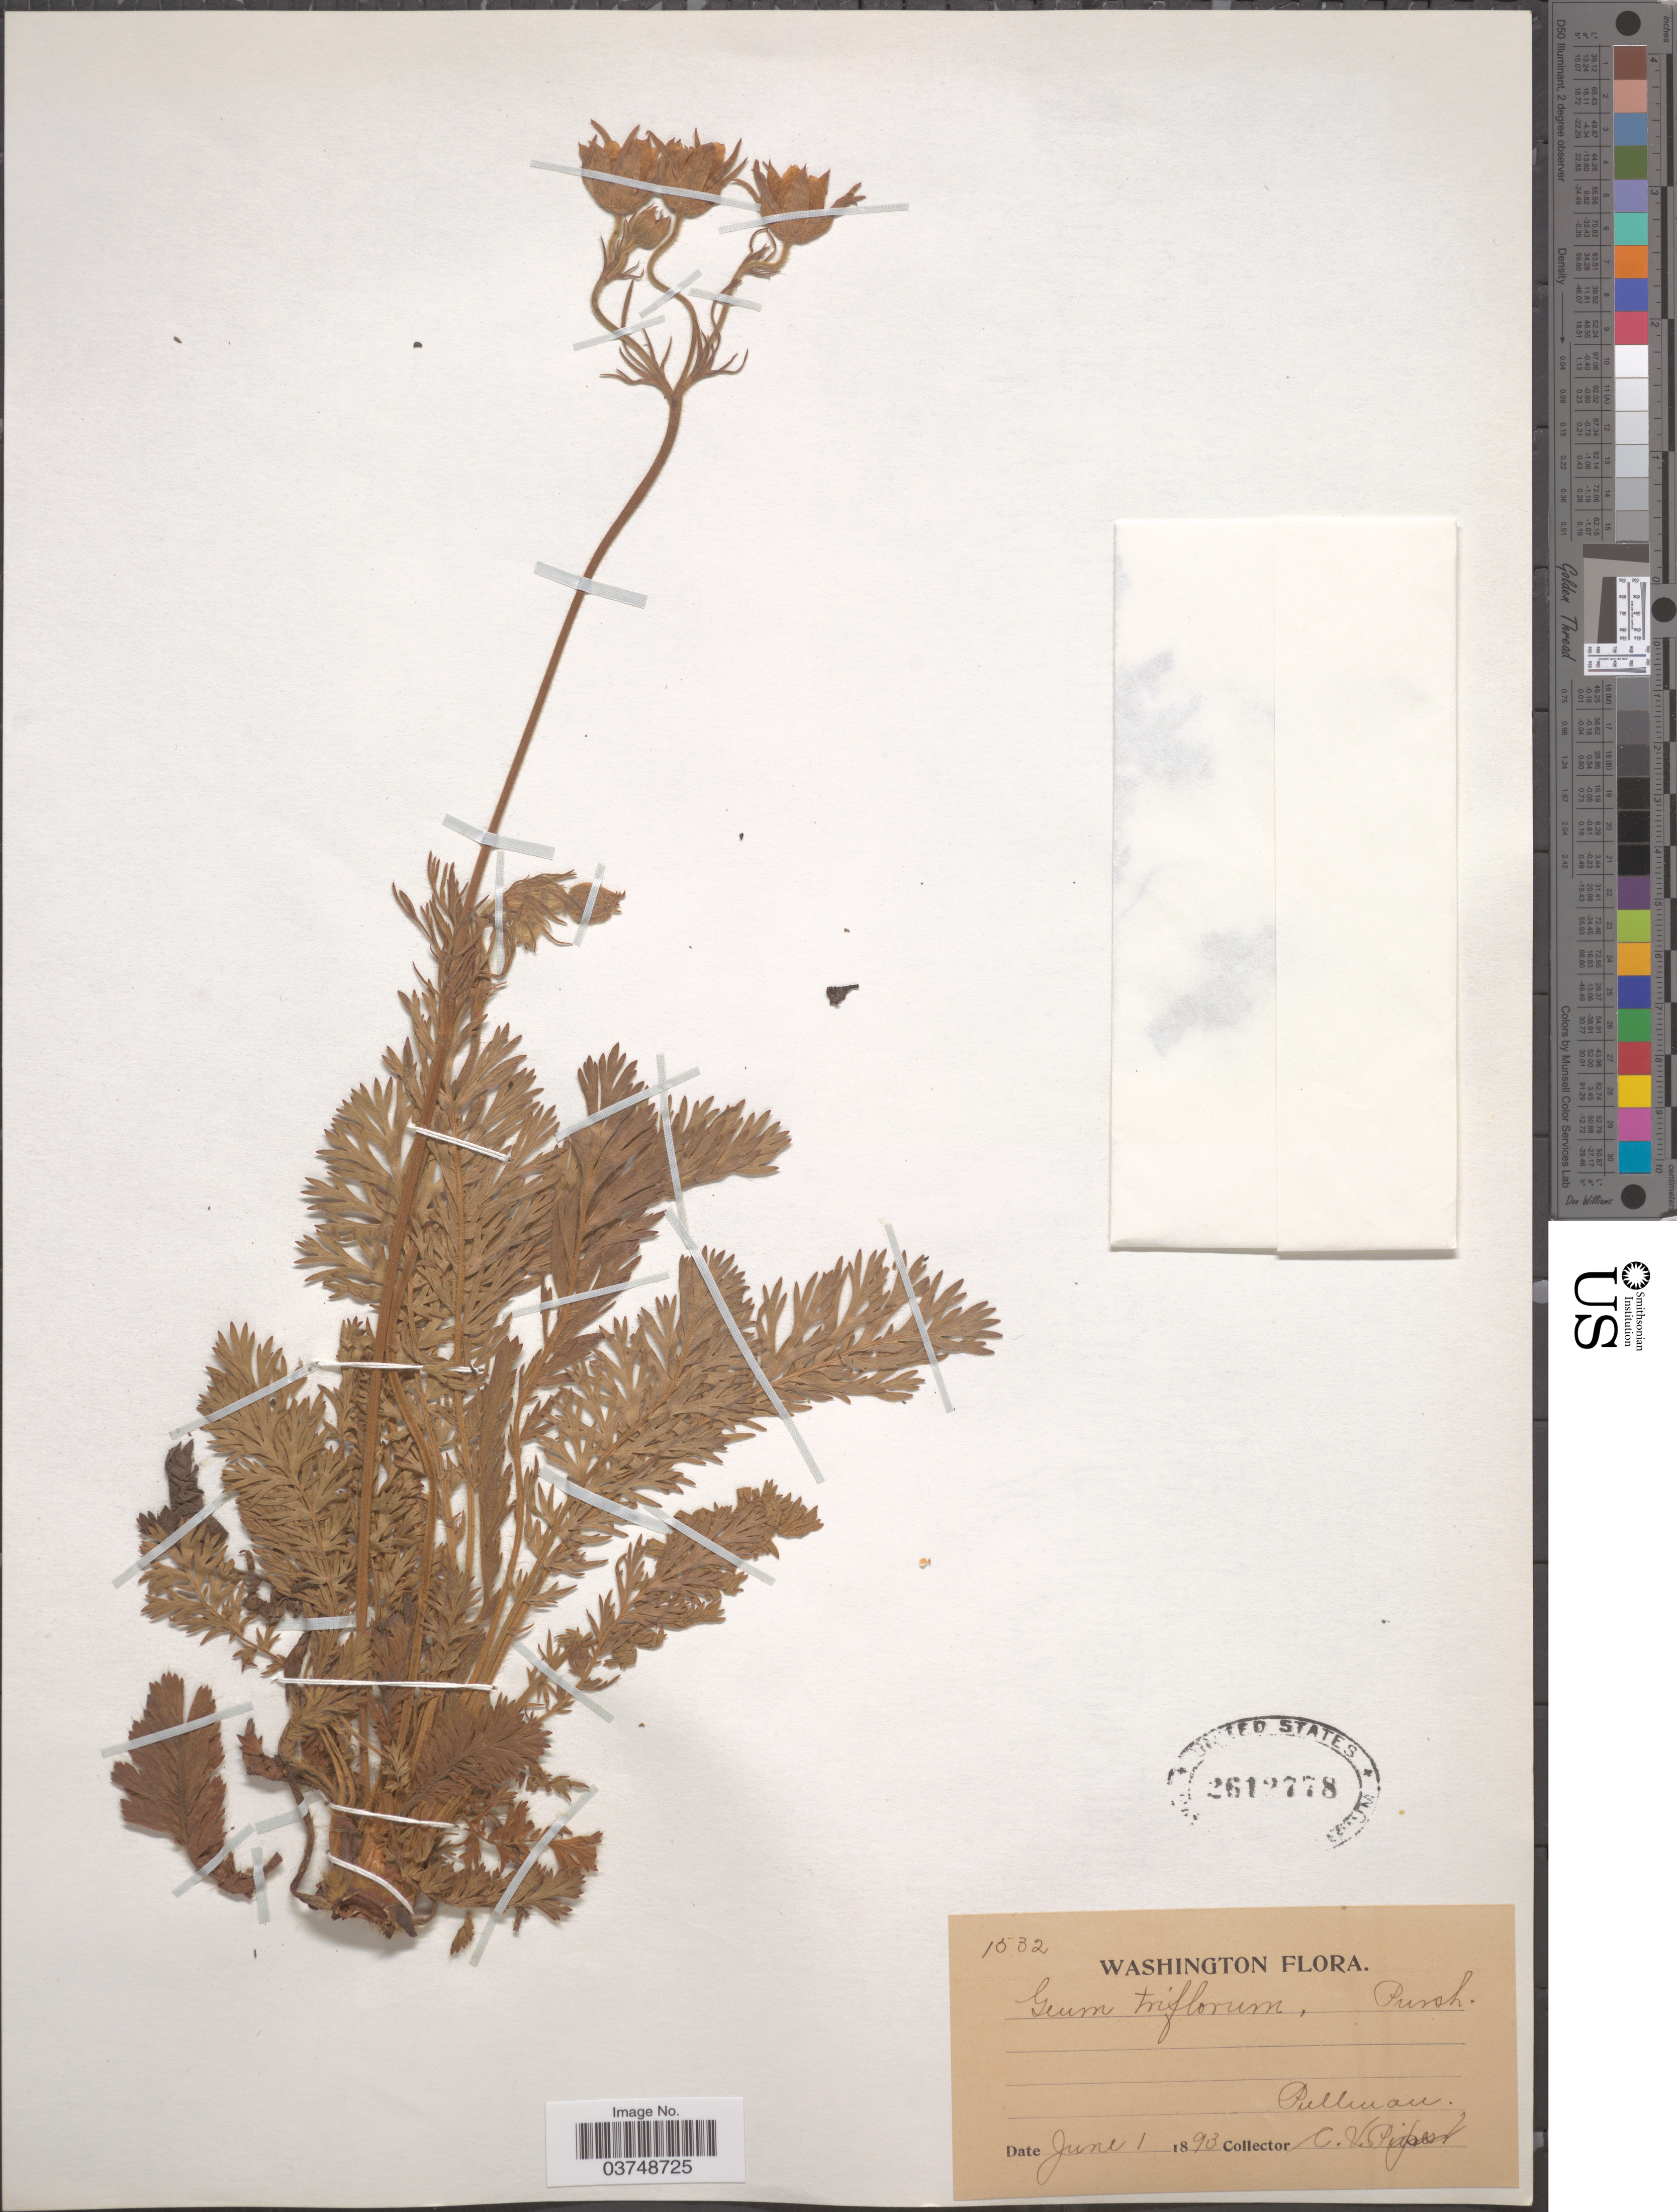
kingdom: Plantae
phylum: Tracheophyta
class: Magnoliopsida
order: Rosales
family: Rosaceae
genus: Geum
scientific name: Geum triflorum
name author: Pursh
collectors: C. V. Piper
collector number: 1532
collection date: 1893-06-01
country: United States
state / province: Washington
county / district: Whitman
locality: Pullman.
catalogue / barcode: US 2612778